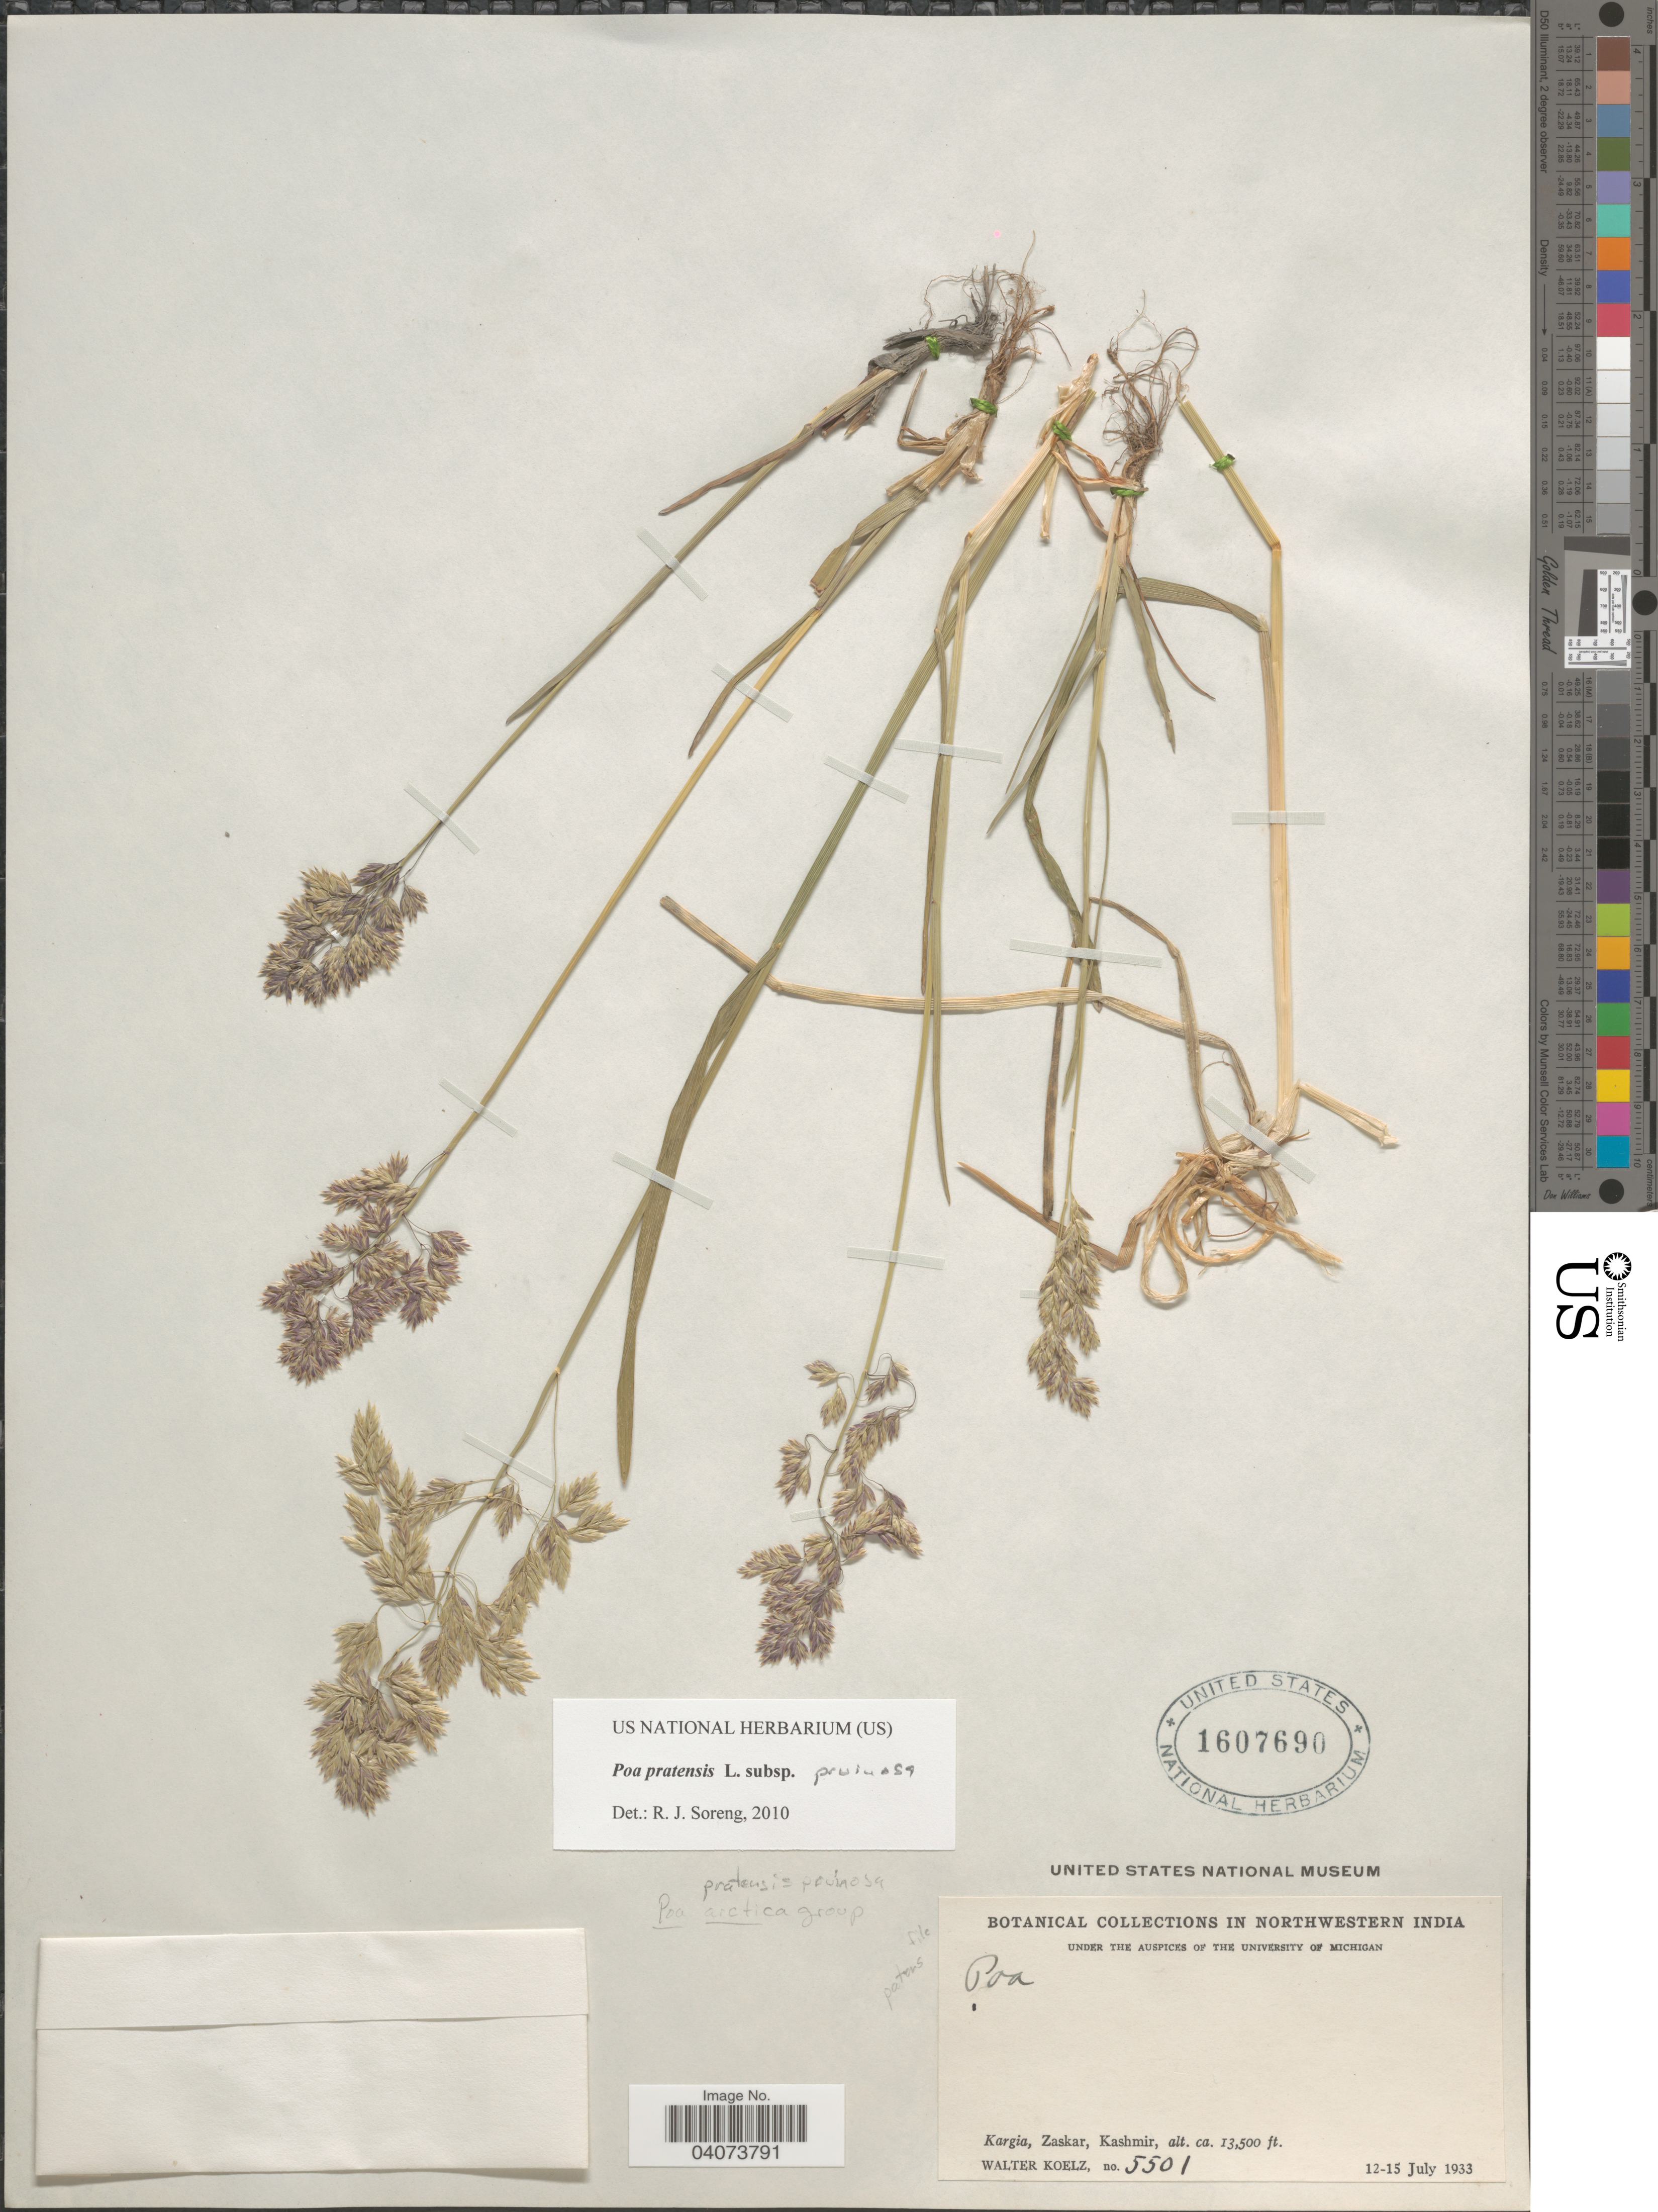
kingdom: Plantae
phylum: Tracheophyta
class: Liliopsida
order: Poales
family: Poaceae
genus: Poa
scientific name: Poa pratensis subsp. pruinosa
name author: (Korotky) Dickoré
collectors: W. N. Koelz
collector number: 5501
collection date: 1933-07-12/1933-07-15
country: India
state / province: Jammu and Kashmir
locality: Northwestern India. Kargia, Zaskar, Kashmir.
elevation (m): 4115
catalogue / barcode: US 1607690